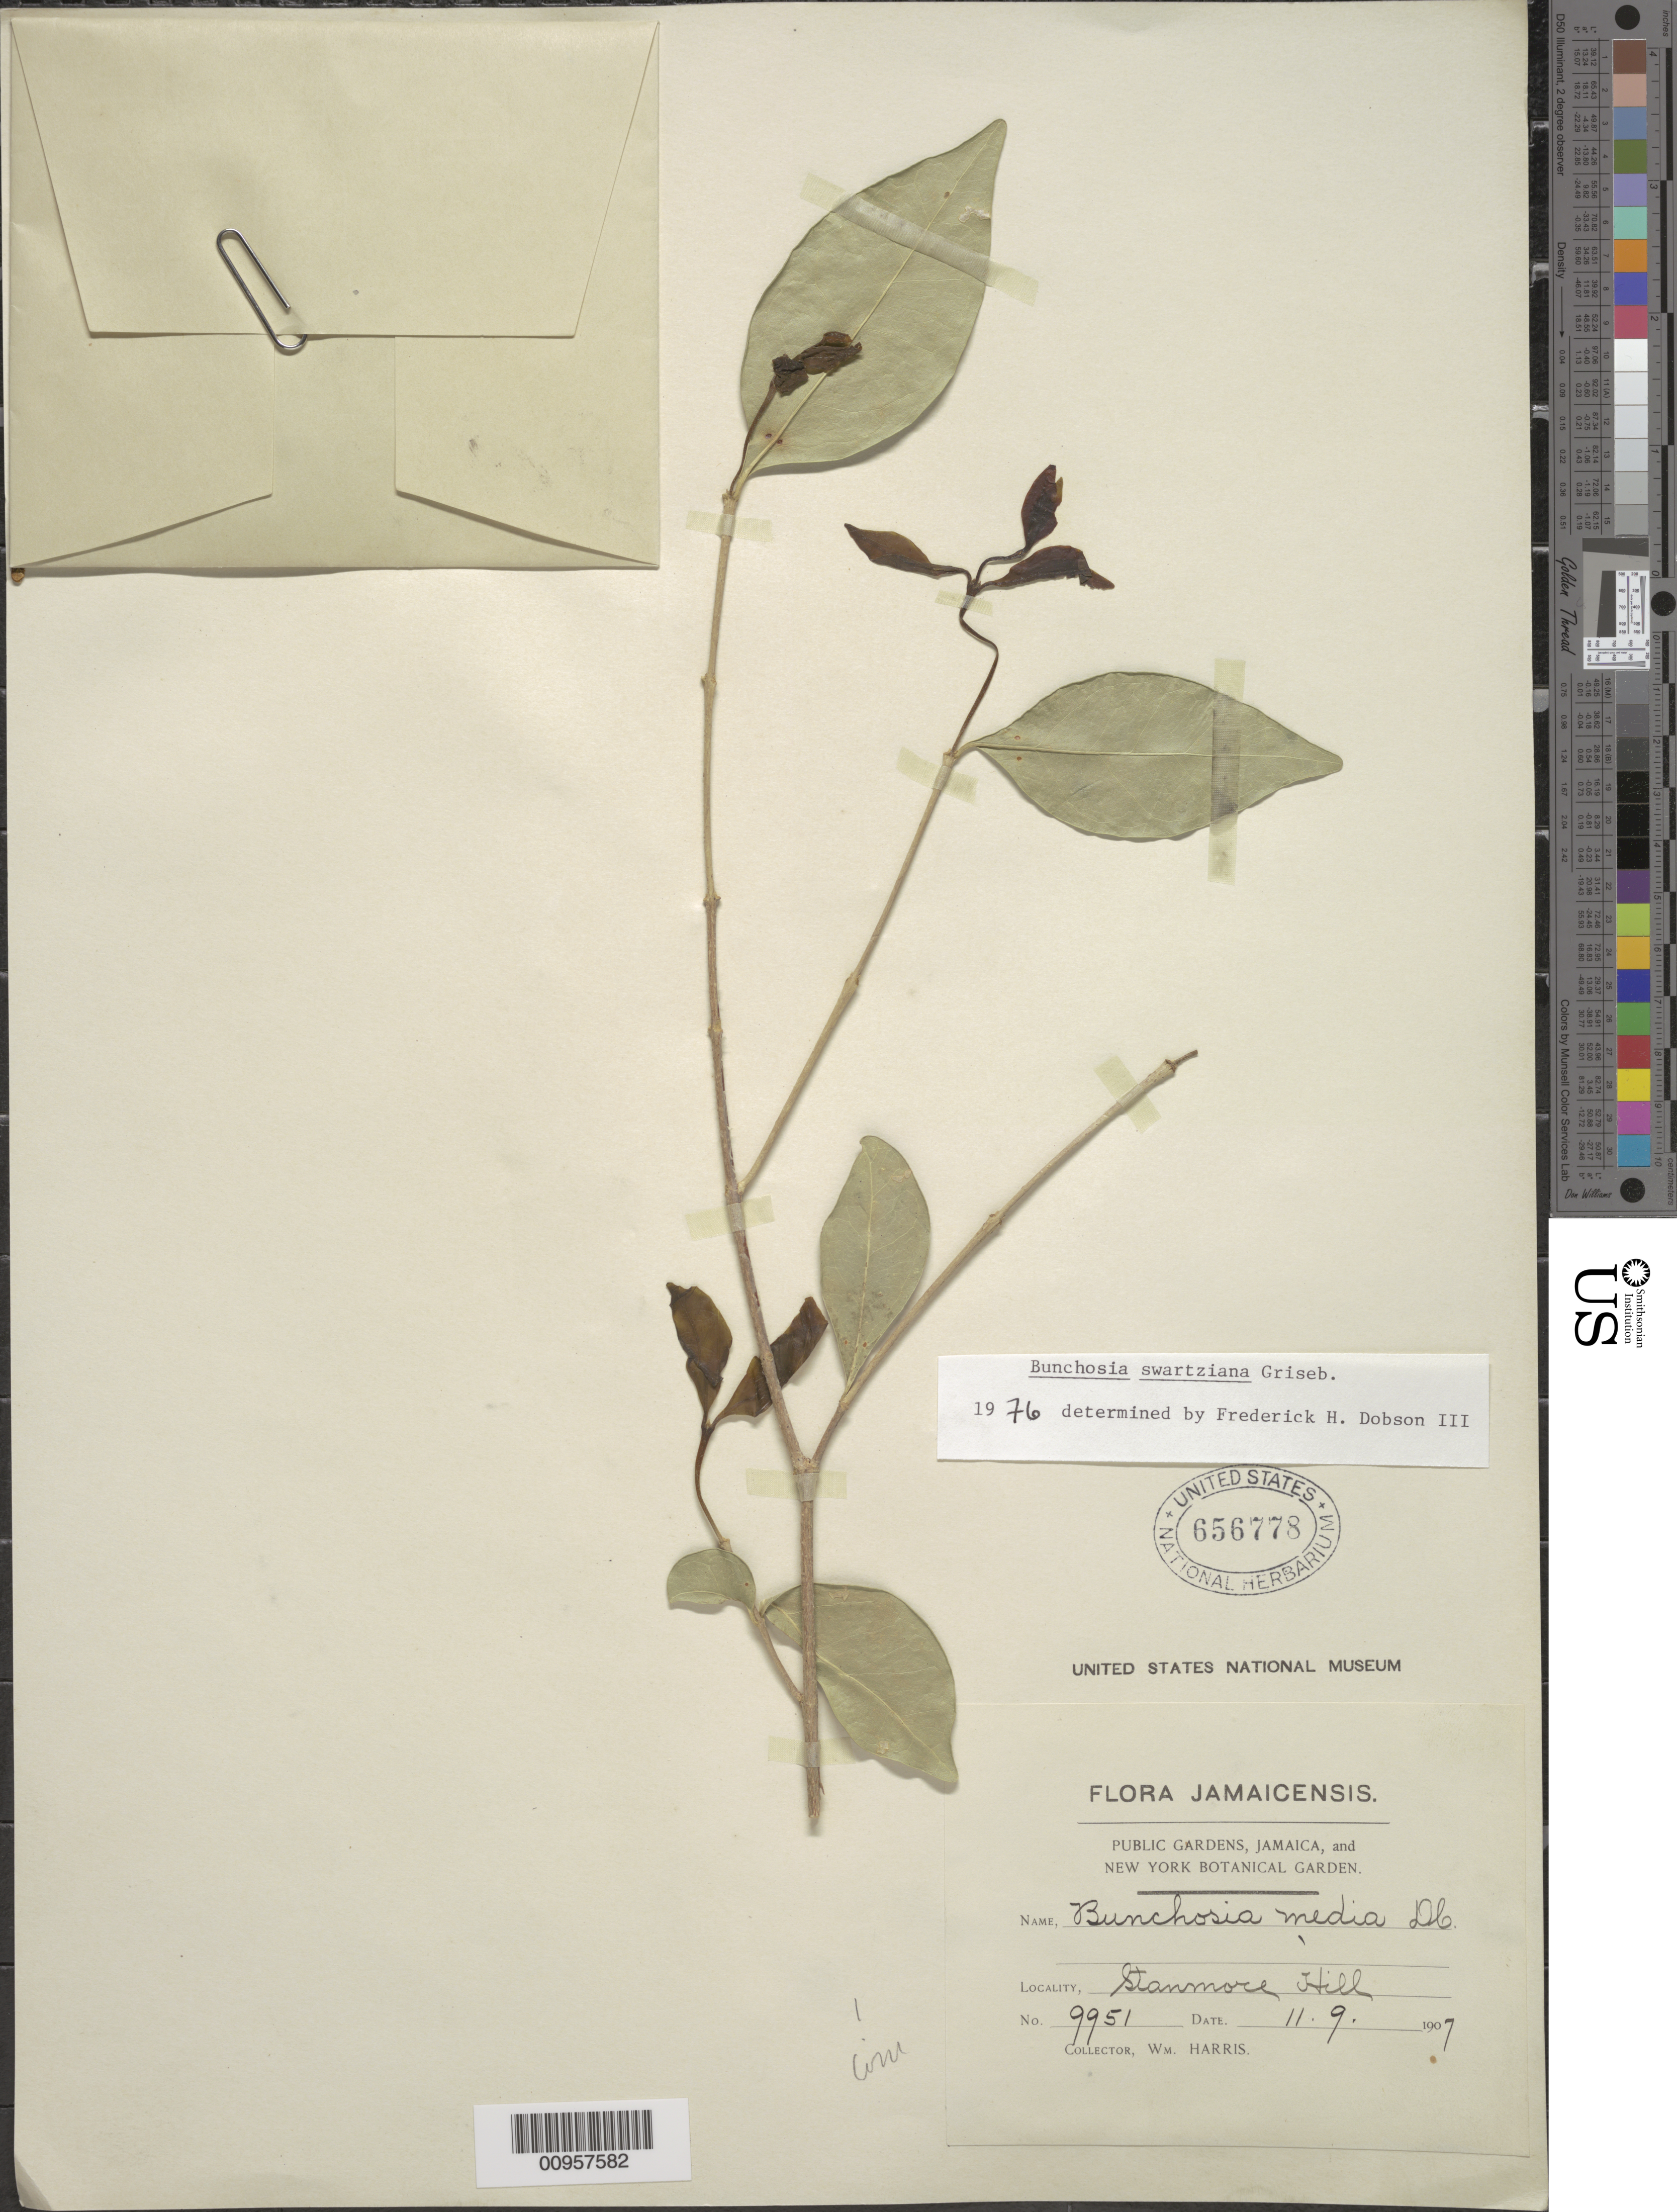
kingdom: Plantae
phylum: Tracheophyta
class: Magnoliopsida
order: Malpighiales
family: Malpighiaceae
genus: Bunchosia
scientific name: Bunchosia swartziana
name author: Griseb.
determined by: Dobson, Frederick H.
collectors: W. H. Harris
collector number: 9951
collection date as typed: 11 Sep 1907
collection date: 1907-09-11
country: Jamaica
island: Jamaica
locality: Stanmore Hill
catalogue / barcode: US 656778